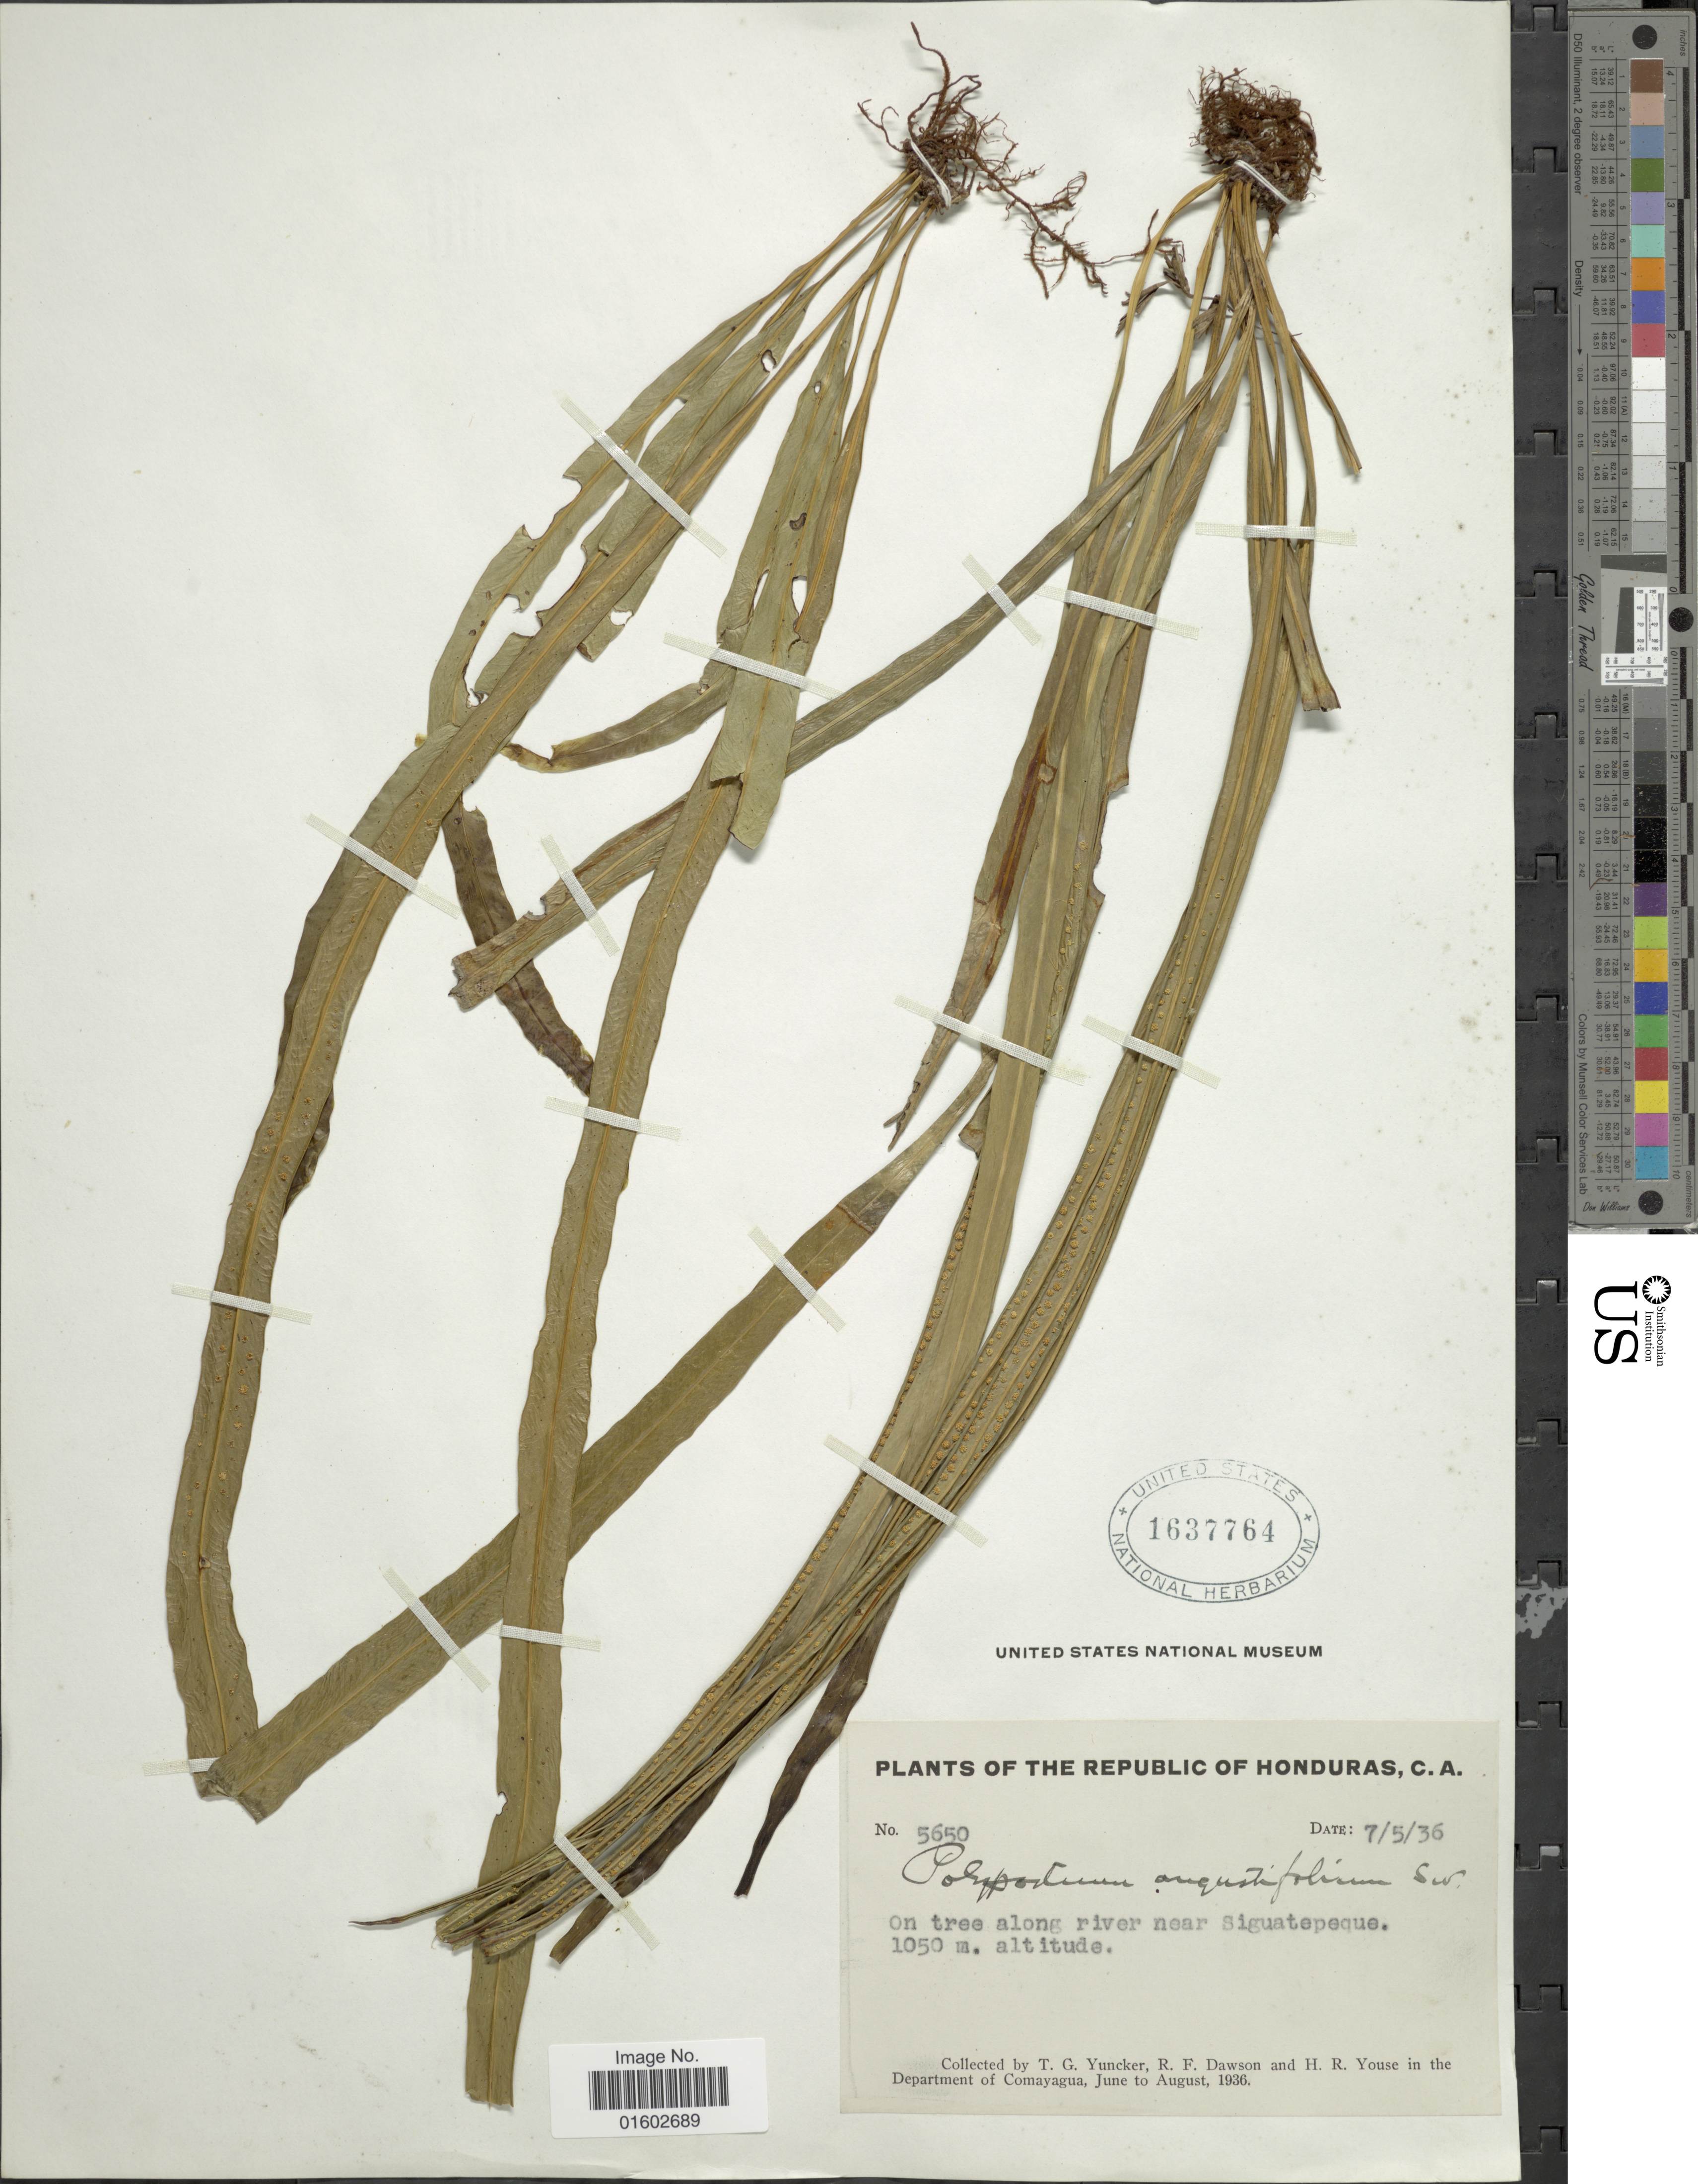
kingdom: Plantae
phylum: Tracheophyta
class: Polypodiopsida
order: Polypodiales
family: Polypodiaceae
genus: Campyloneurum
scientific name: Campyloneurum angustifolium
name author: (Sw.) Fée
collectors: T. G. Yuncker, R. F. Dawson & H. Youse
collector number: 5650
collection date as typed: Transcribed d/m/y: 7/5/36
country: Honduras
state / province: Comayagua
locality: On tree along river near Siguatepeque, Department of Comayagua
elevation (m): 1050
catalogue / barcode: US 1637764